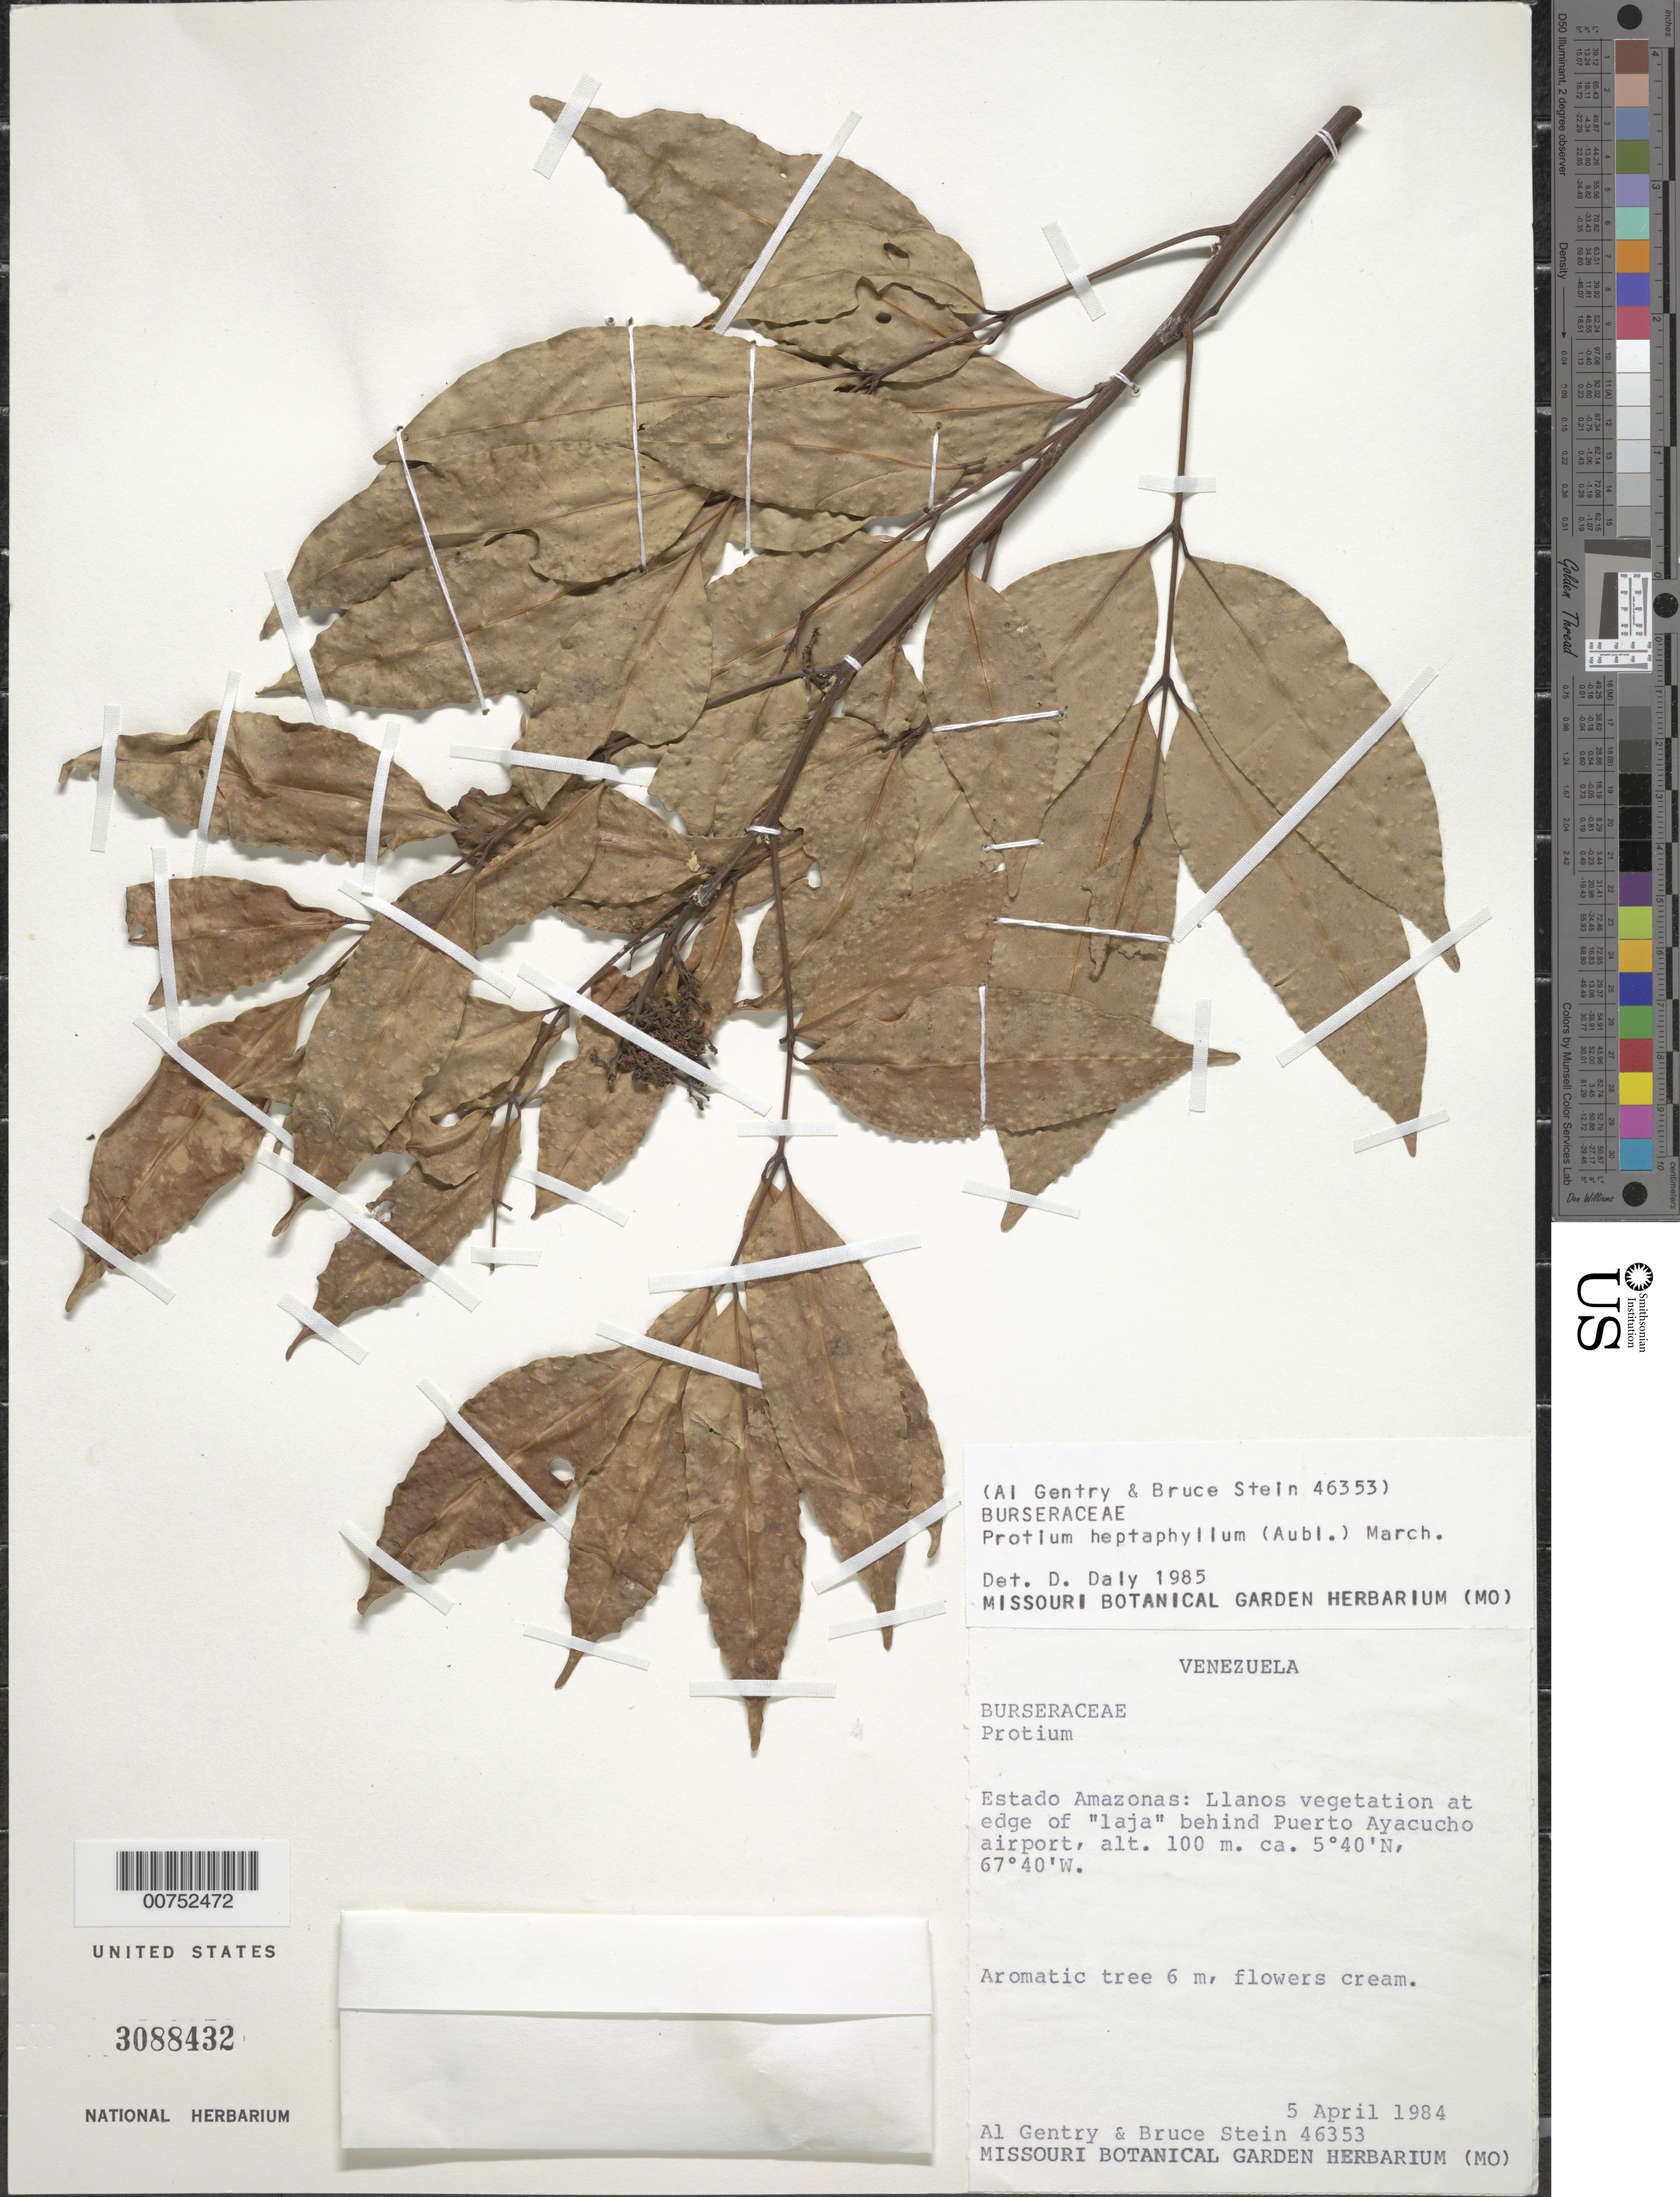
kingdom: Plantae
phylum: Tracheophyta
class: Magnoliopsida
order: Sapindales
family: Burseraceae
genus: Protium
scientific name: Protium heptaphyllum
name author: (Aubl.) Marchand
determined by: Daly, D. C.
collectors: A. H. Gentry & B. Stein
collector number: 46353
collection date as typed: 5-Apr-84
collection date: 1984-04-05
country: Venezuela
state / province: Amazonas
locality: Río Orinoco, behind Puerto Ayacucho airport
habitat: Llanos vegetation at edge of "laja"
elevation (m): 100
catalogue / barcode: US 3088432